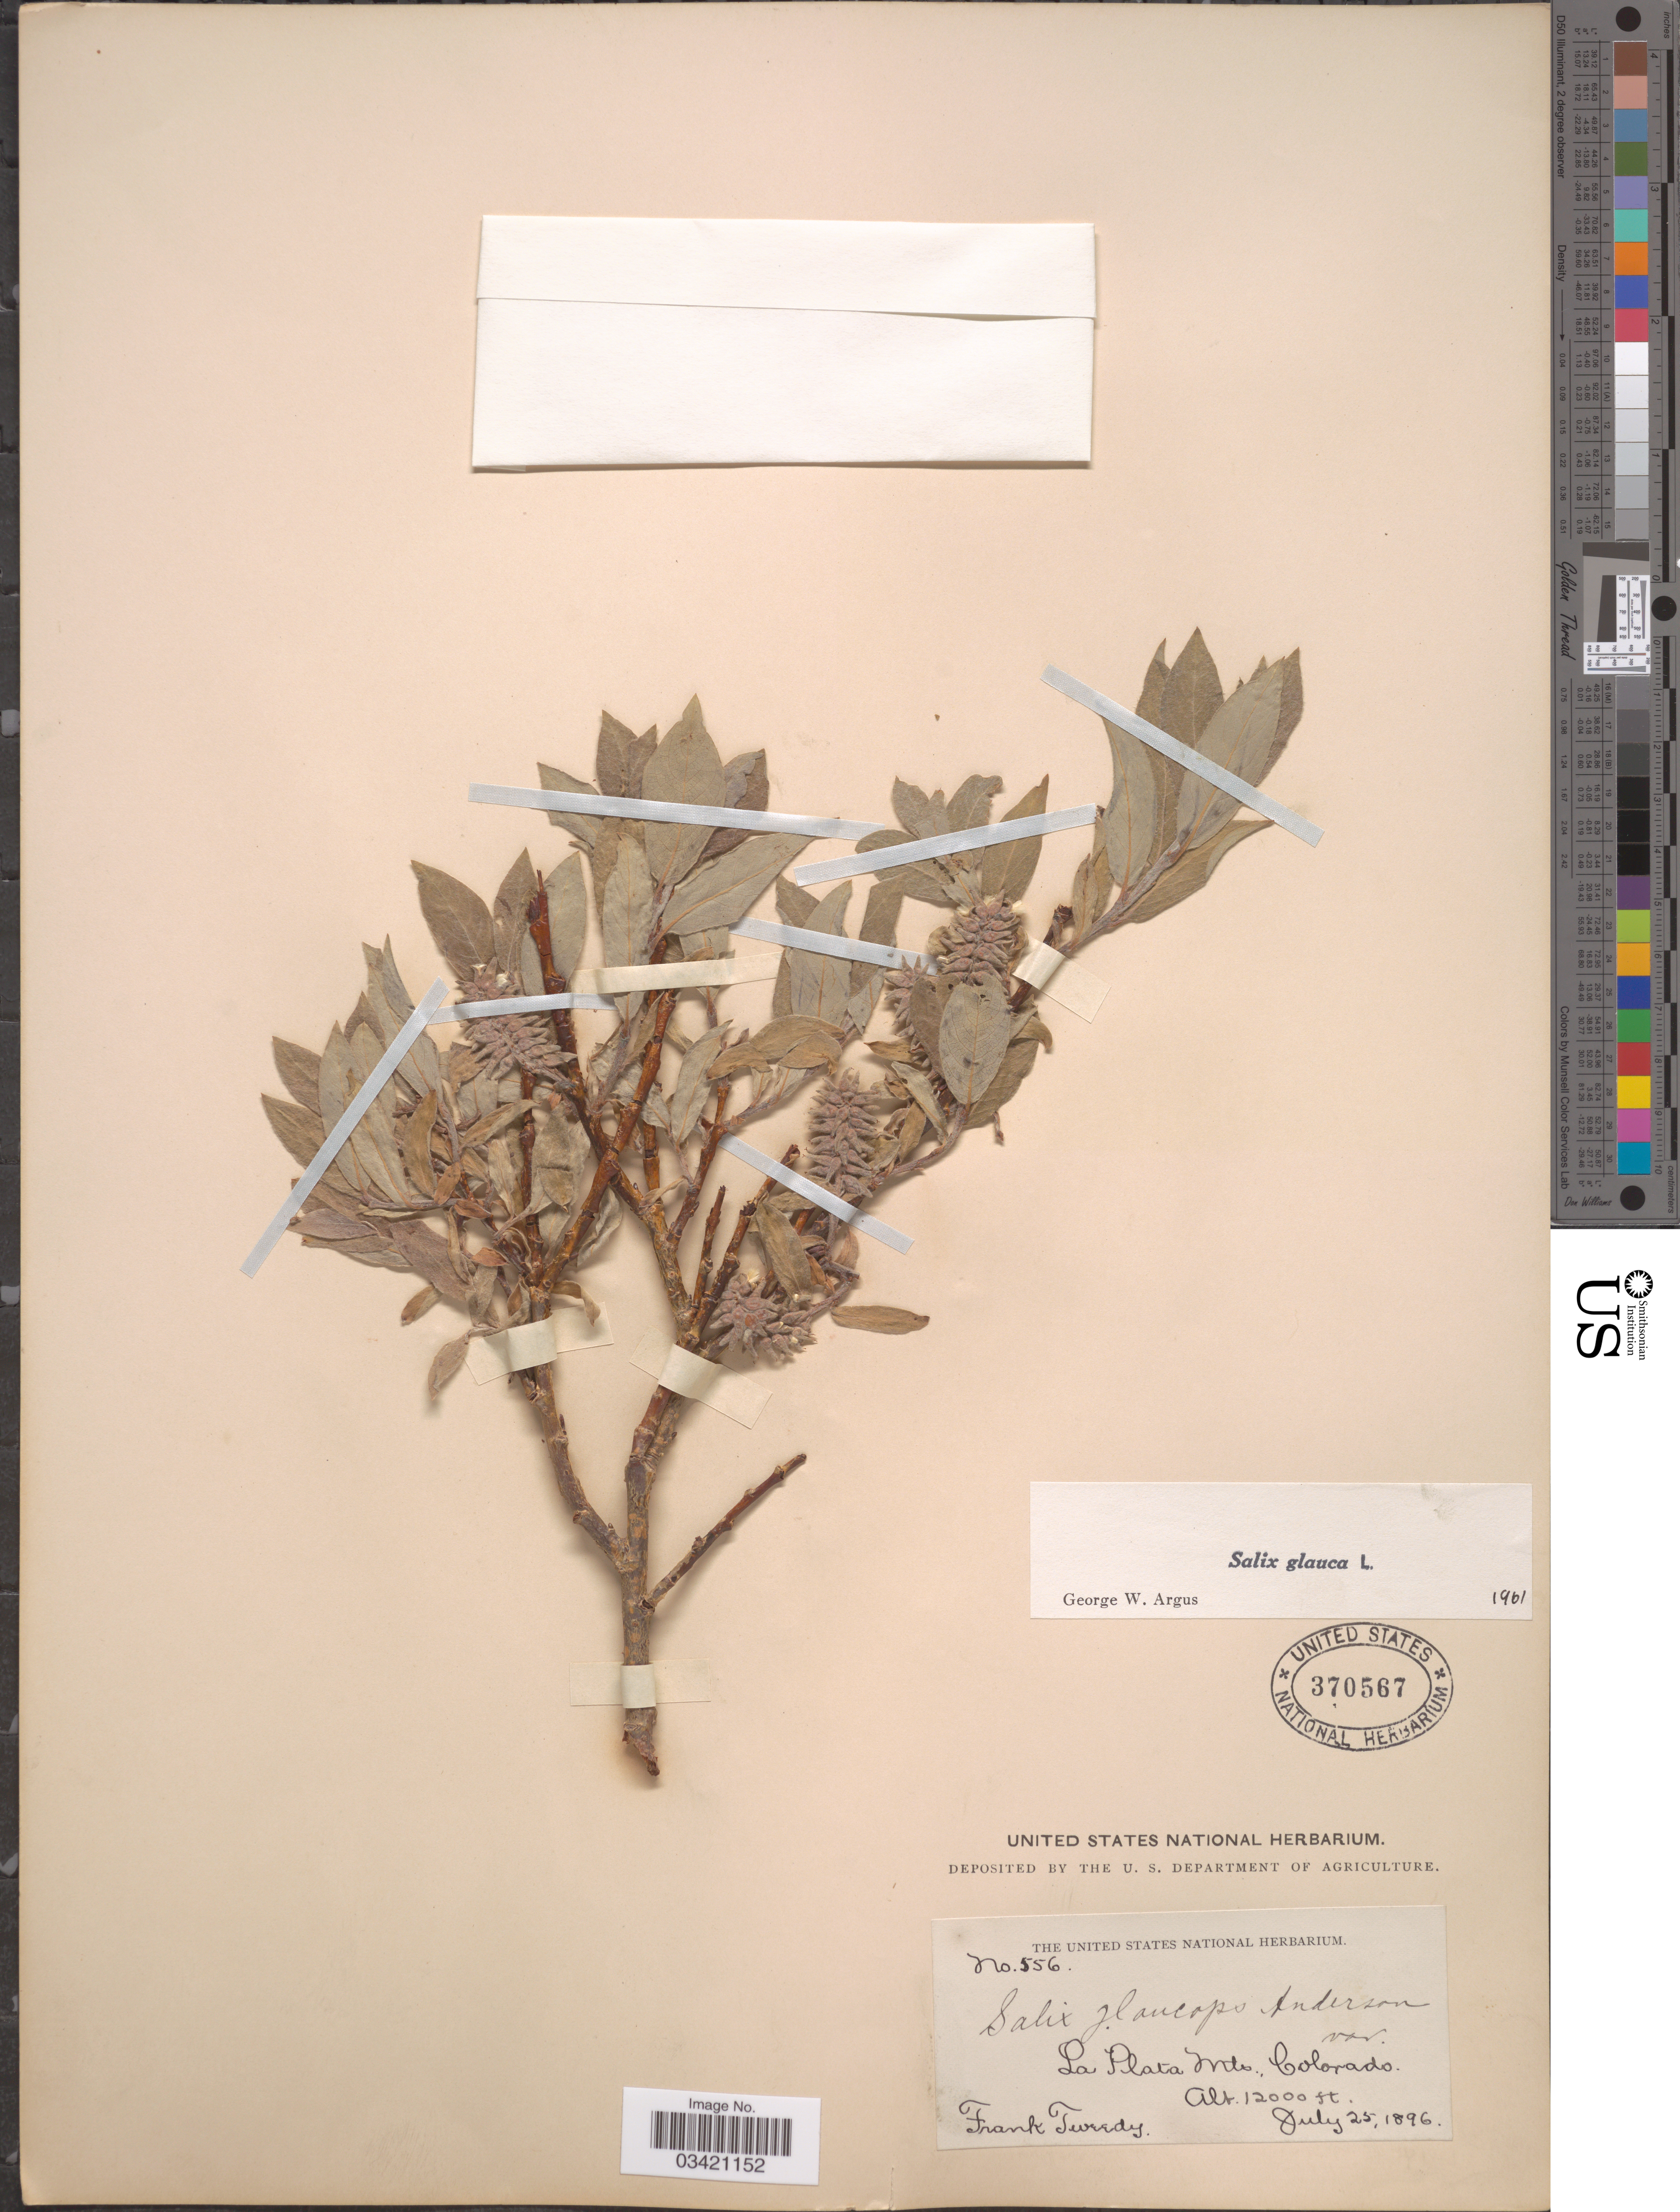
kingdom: Plantae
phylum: Tracheophyta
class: Magnoliopsida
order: Malpighiales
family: Salicaceae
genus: Salix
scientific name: Salix glauca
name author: L.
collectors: F. Tweedy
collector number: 556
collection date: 1896-07-25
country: United States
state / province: Colorado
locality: La Plata Mts.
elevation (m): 3658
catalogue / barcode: US 370567